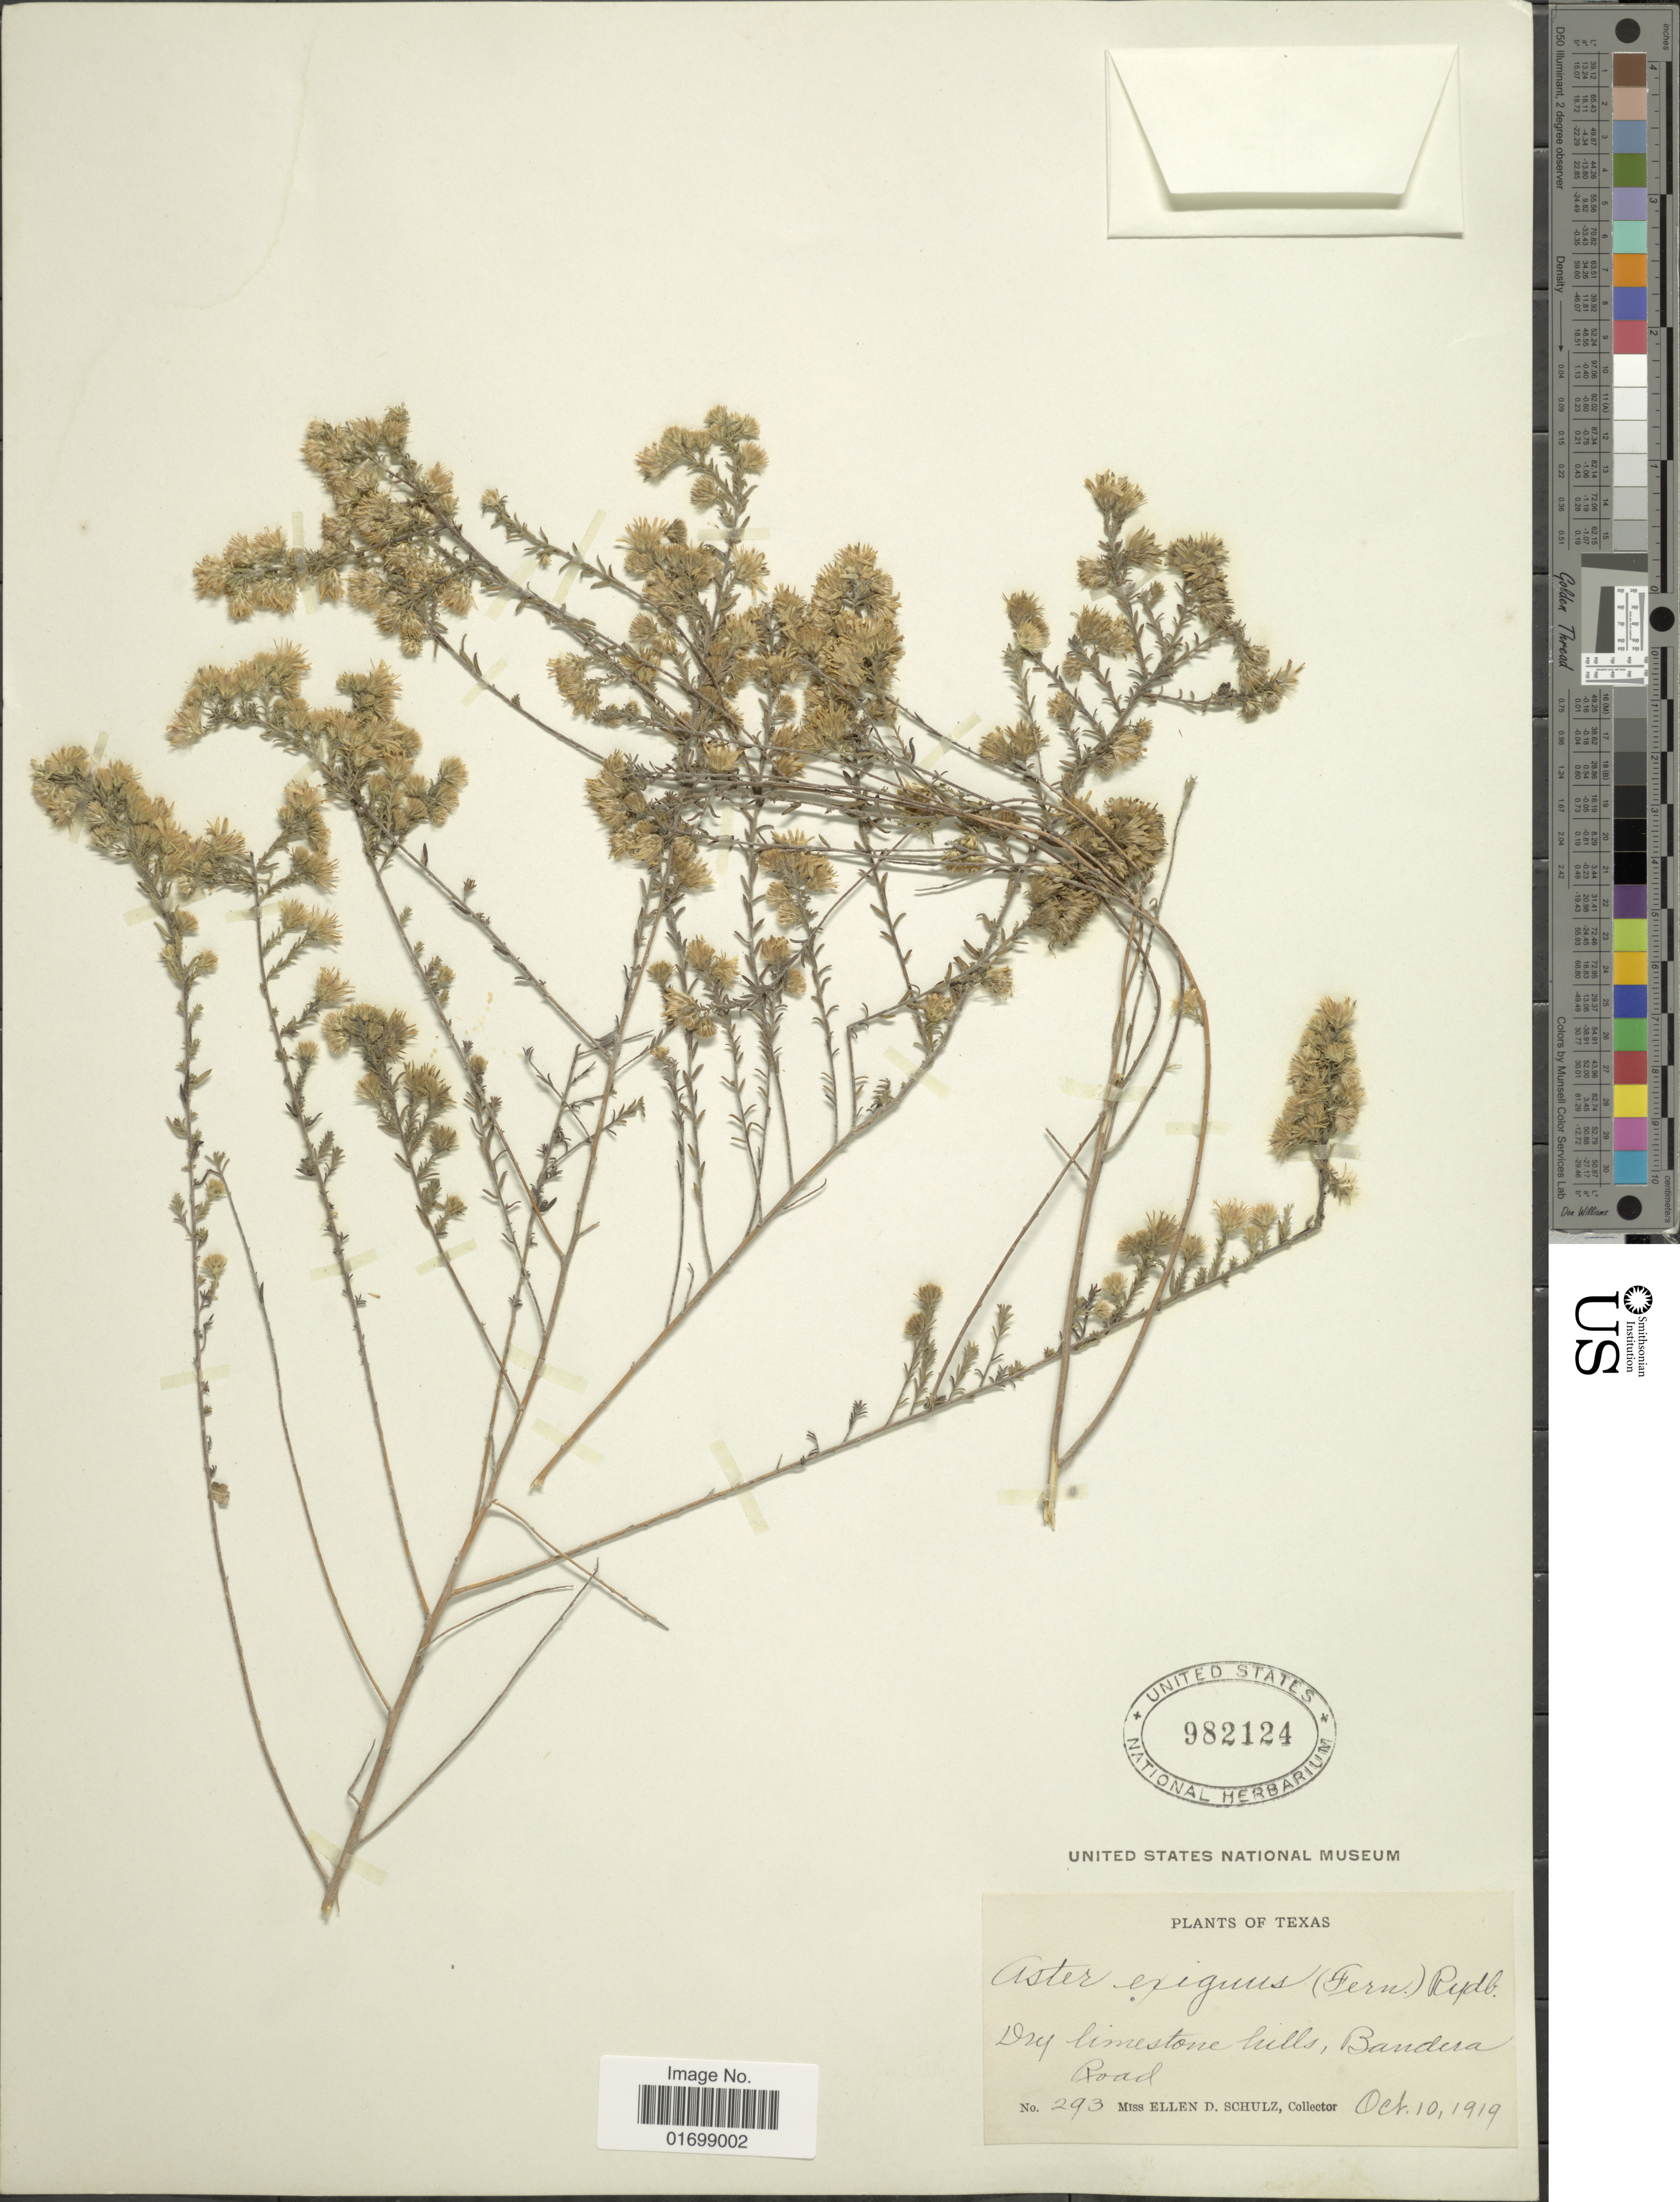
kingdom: Plantae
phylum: Tracheophyta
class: Magnoliopsida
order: Asterales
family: Asteraceae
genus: Symphyotrichum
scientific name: Symphyotrichum ericoides var. prostratum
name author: (Kuntze) G.L. Nesom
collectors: E. D. Schulz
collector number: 293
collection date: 1919-10-10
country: United States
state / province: Texas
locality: Dry limestone hills, Bandera Road.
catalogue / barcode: US 982124